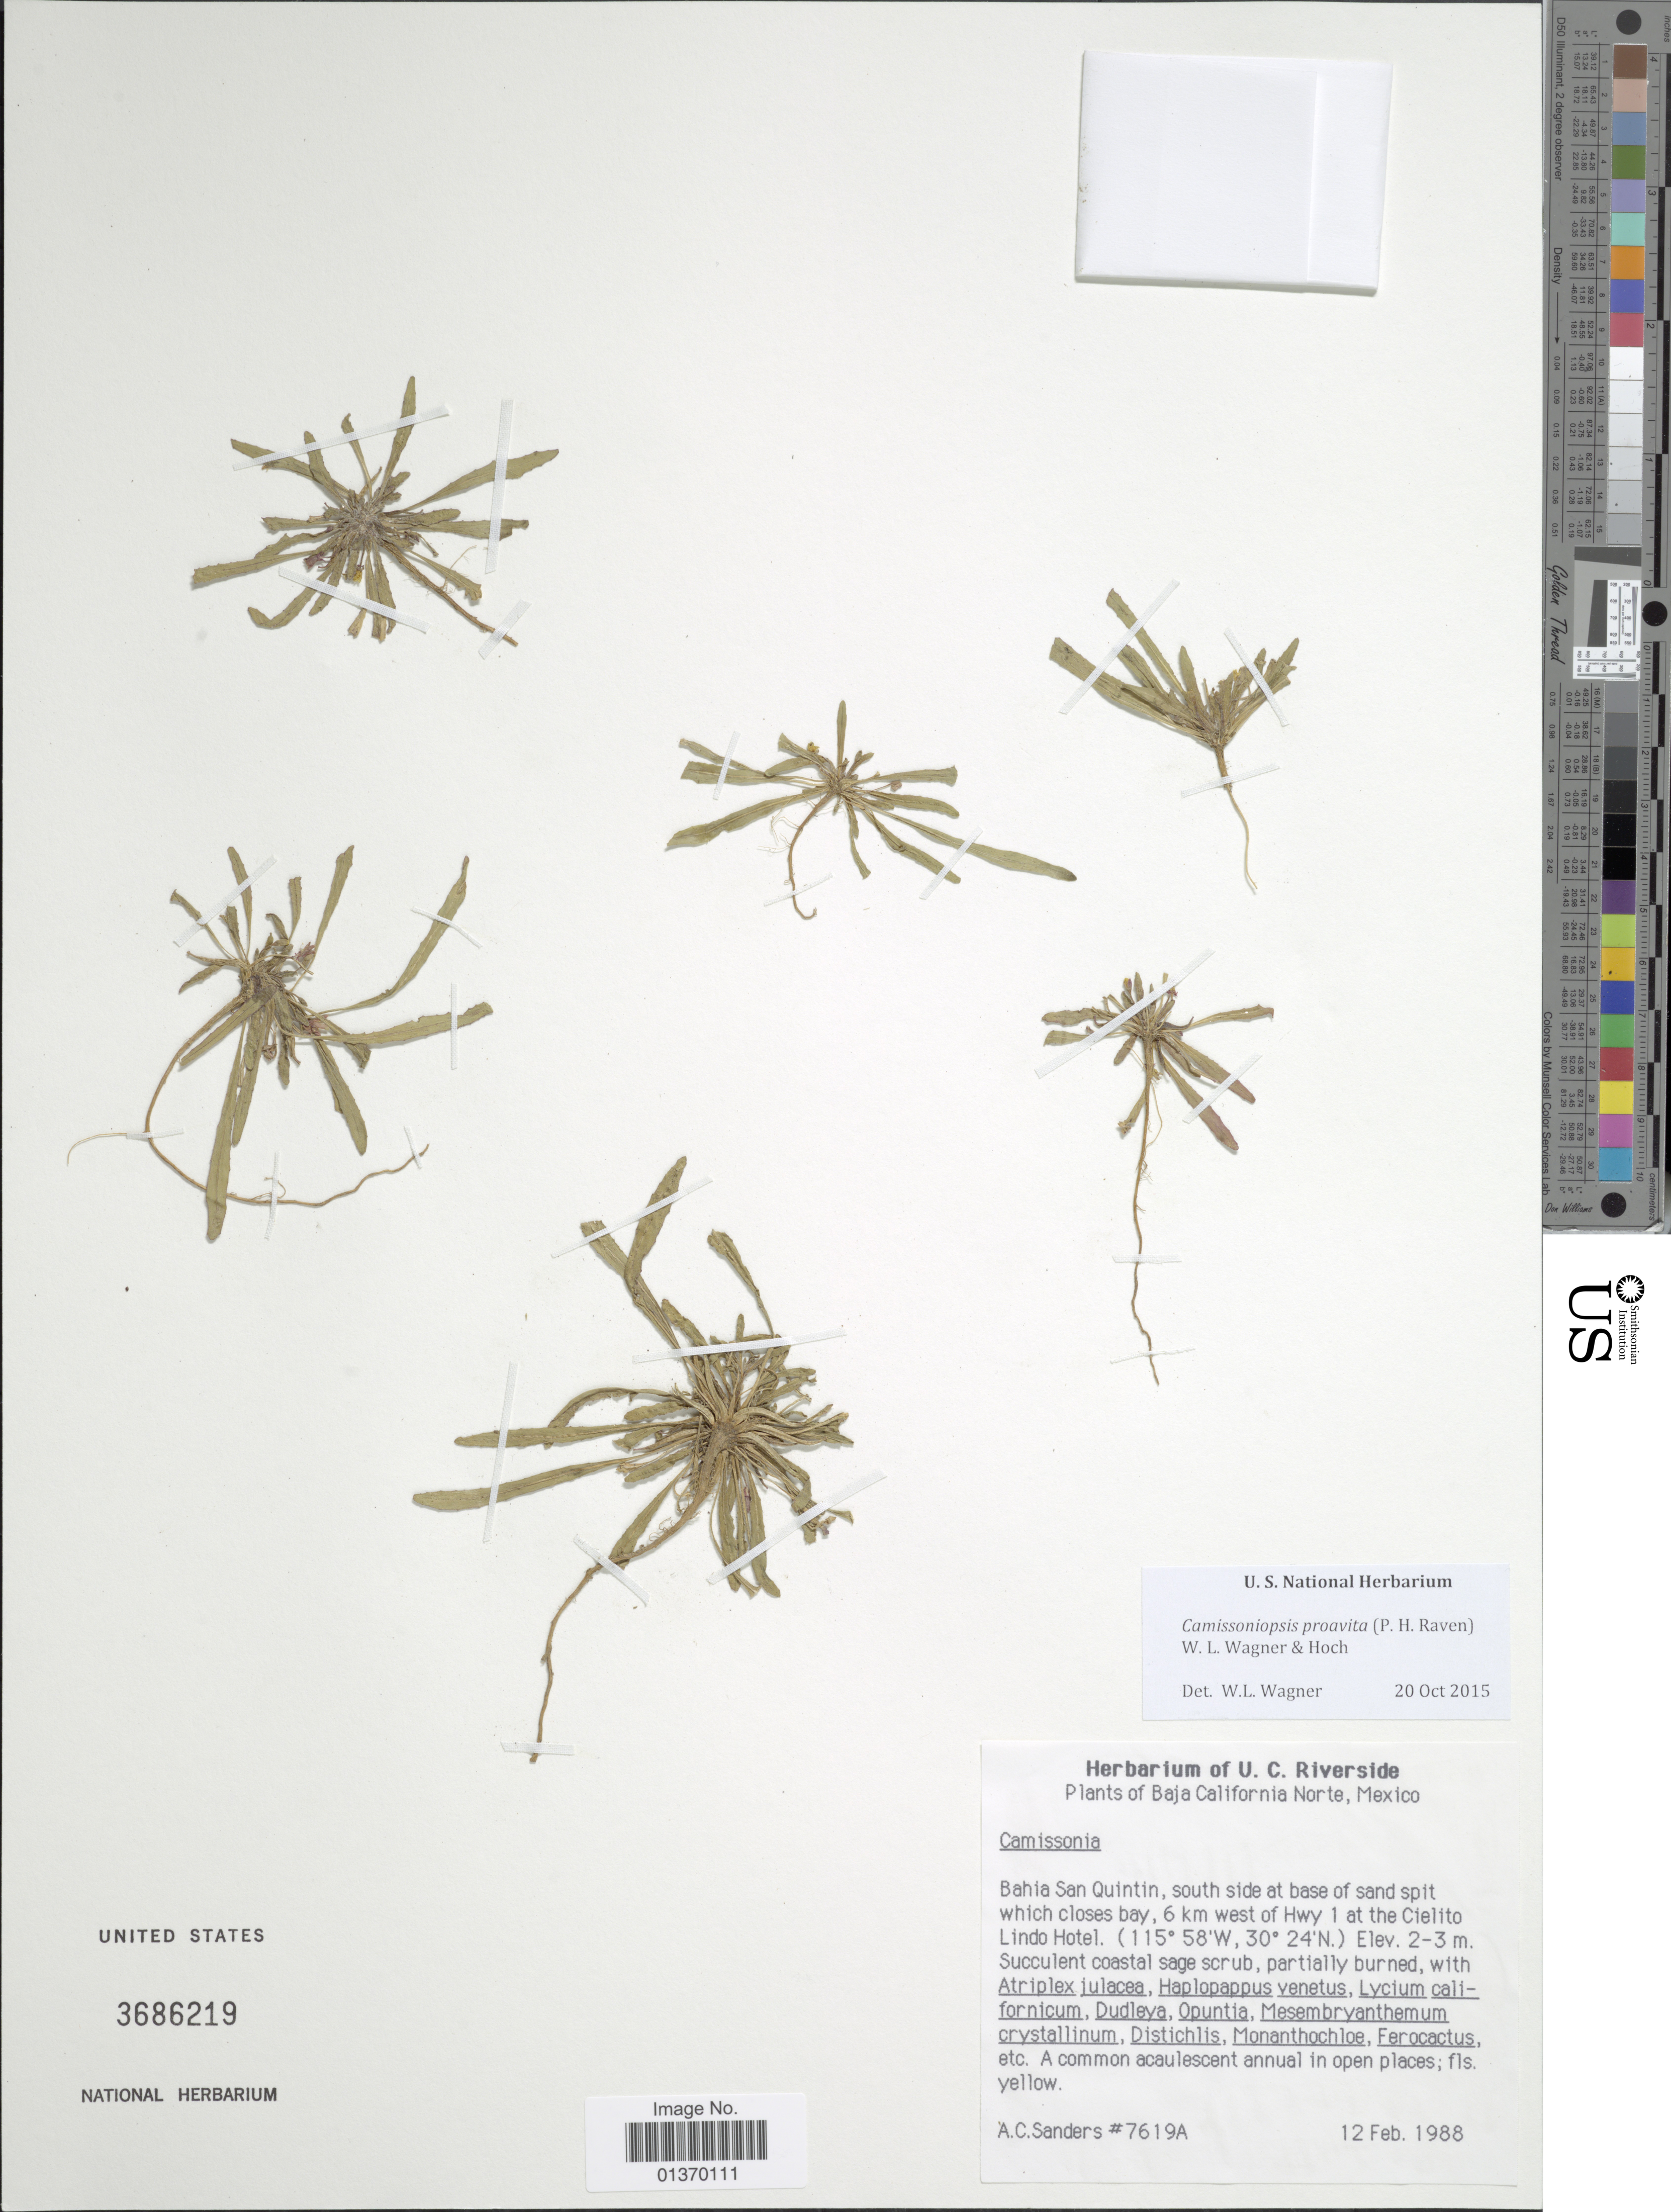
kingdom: Plantae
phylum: Tracheophyta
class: Magnoliopsida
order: Myrtales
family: Onagraceae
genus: Camissoniopsis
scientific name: Camissoniopsis proavita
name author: (P.H. Raven) W.L. Wagner & Hoch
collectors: A. Sanders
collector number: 7619A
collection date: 1988-02-12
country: Mexico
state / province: Baja California Norte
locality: Bahia San Quintin, south side at base of sand spit which closes bay, 6 km west of Hwy 1 at the Cielito Lindo Hotel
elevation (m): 2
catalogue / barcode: US 3686219